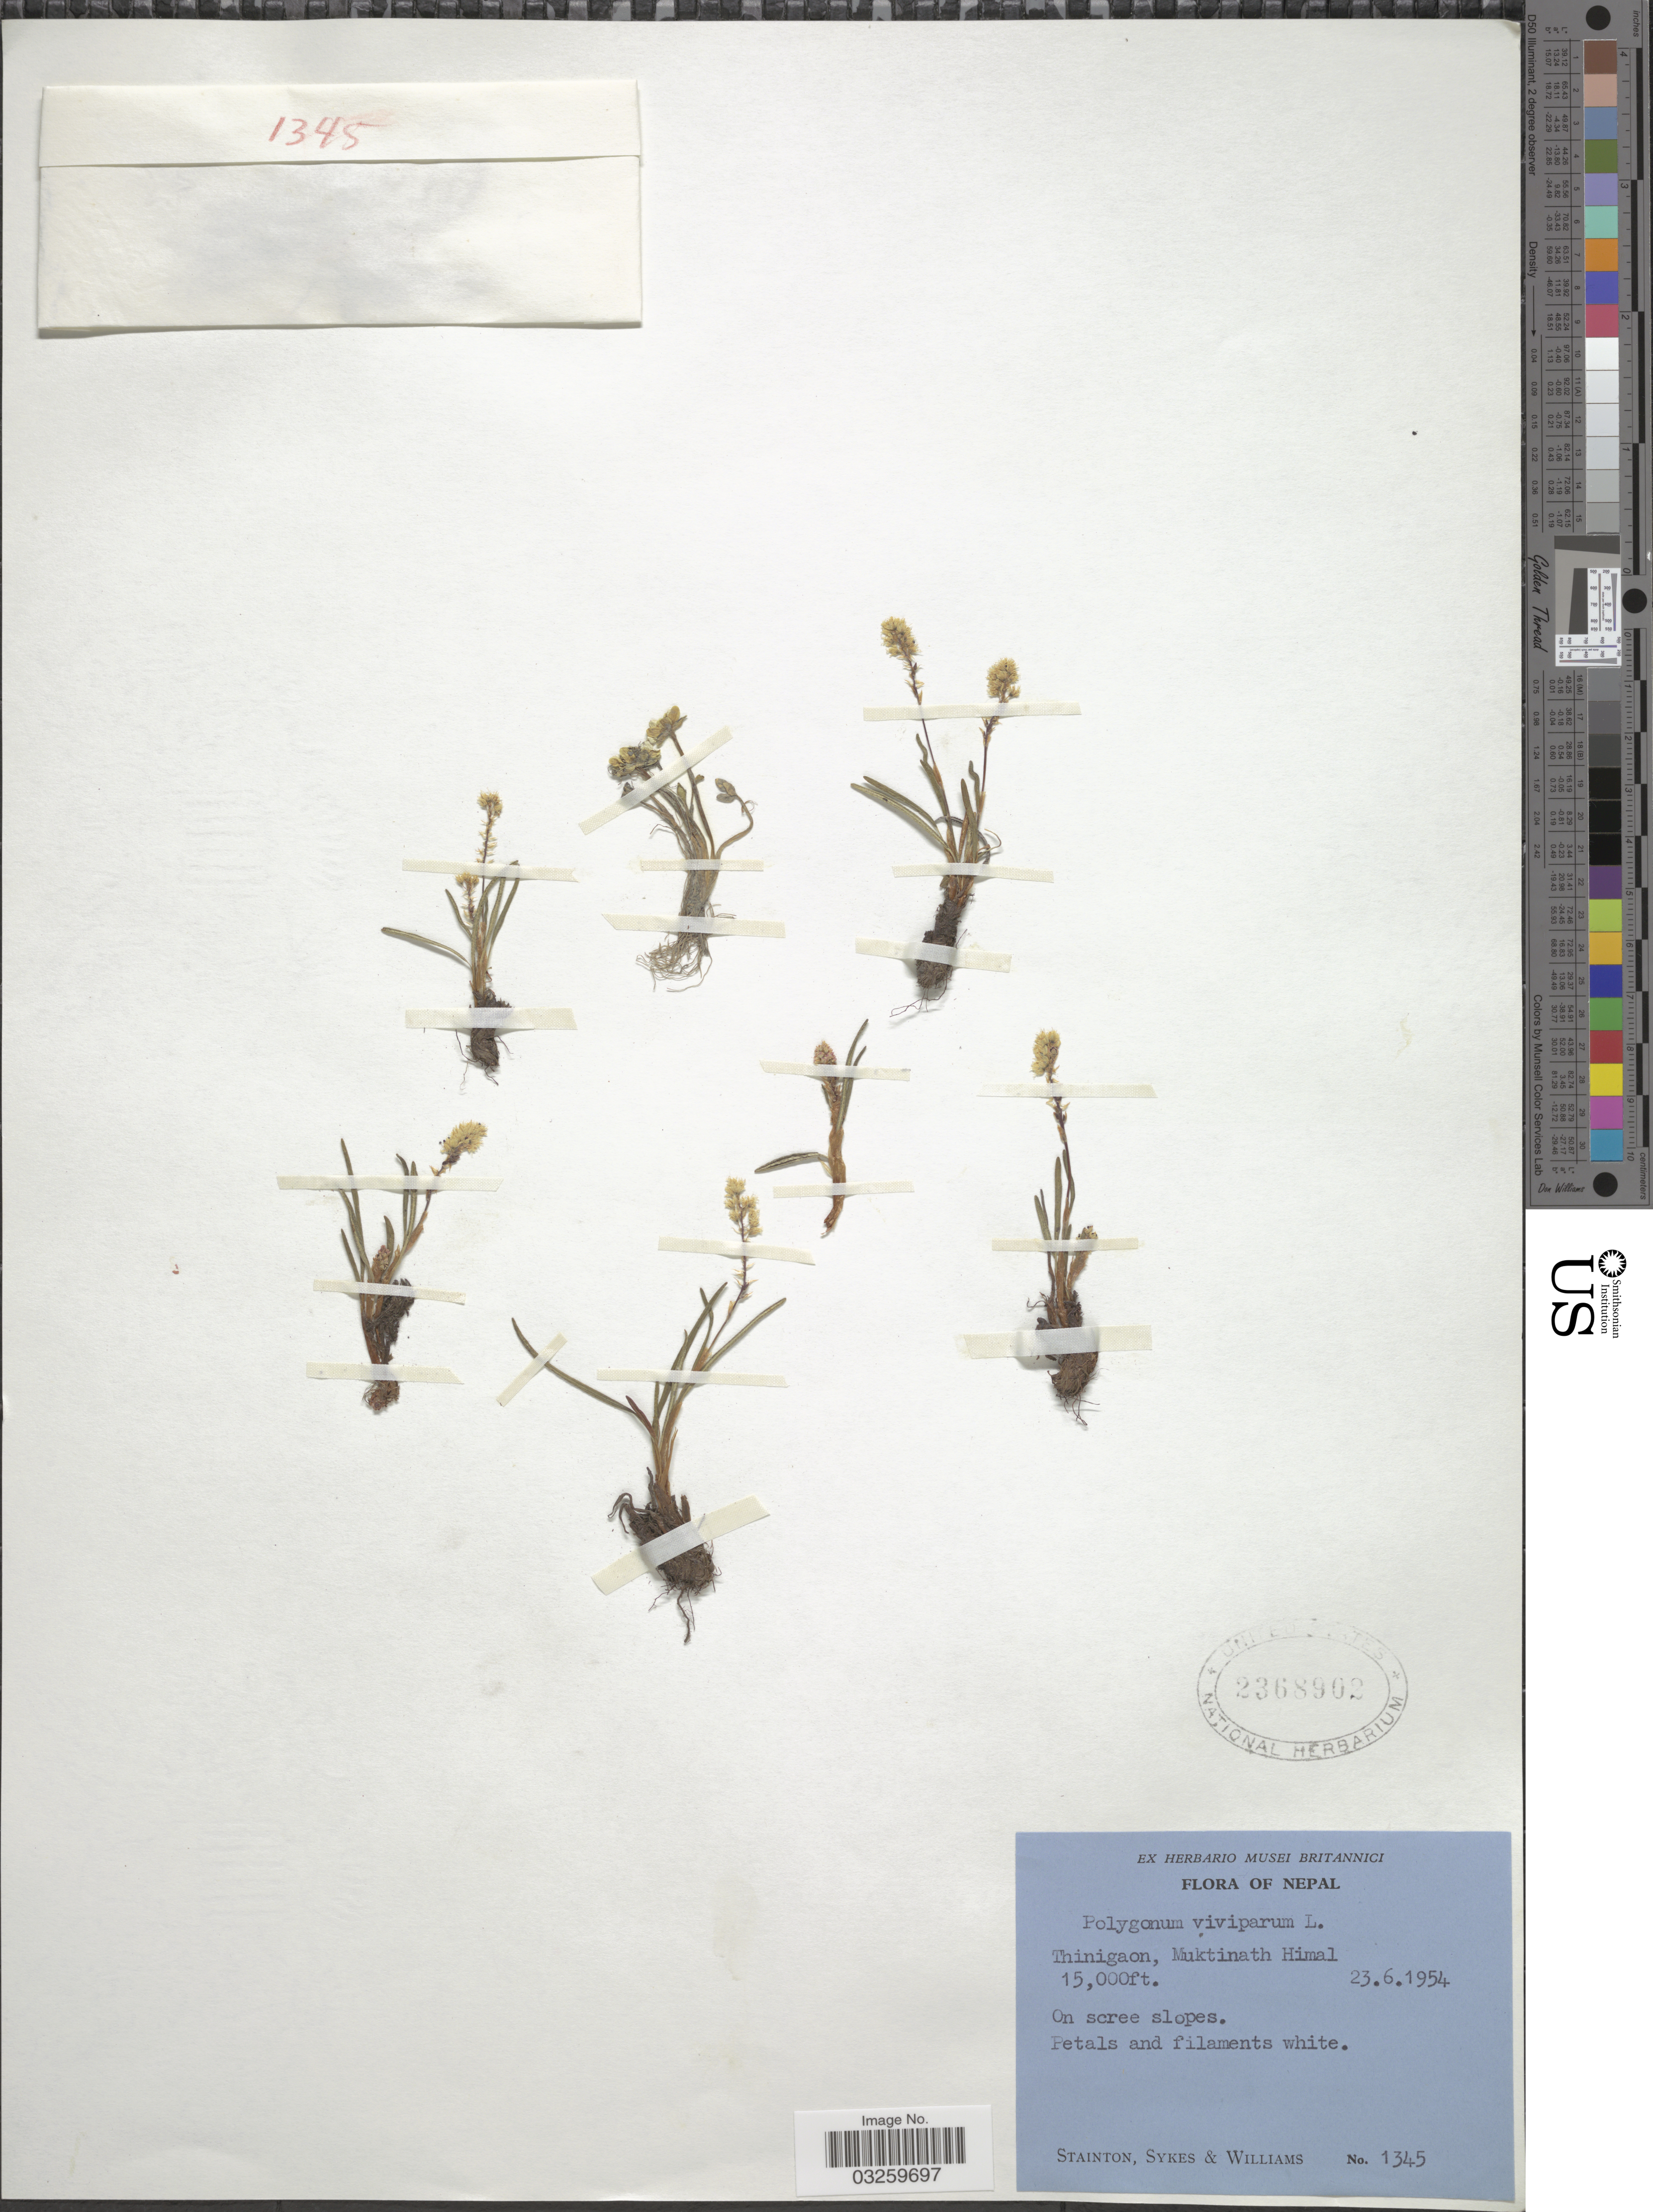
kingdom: Plantae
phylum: Tracheophyta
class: Magnoliopsida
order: Caryophyllales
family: Polygonaceae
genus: Bistorta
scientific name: Bistorta vivipara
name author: (L.) Delarbre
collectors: -. Stainton, Sykes, -- & -- Williams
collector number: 1345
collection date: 1954-06-23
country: Nepal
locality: Thinigaon, Muktinath Himal.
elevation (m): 4572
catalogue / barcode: US 2368902